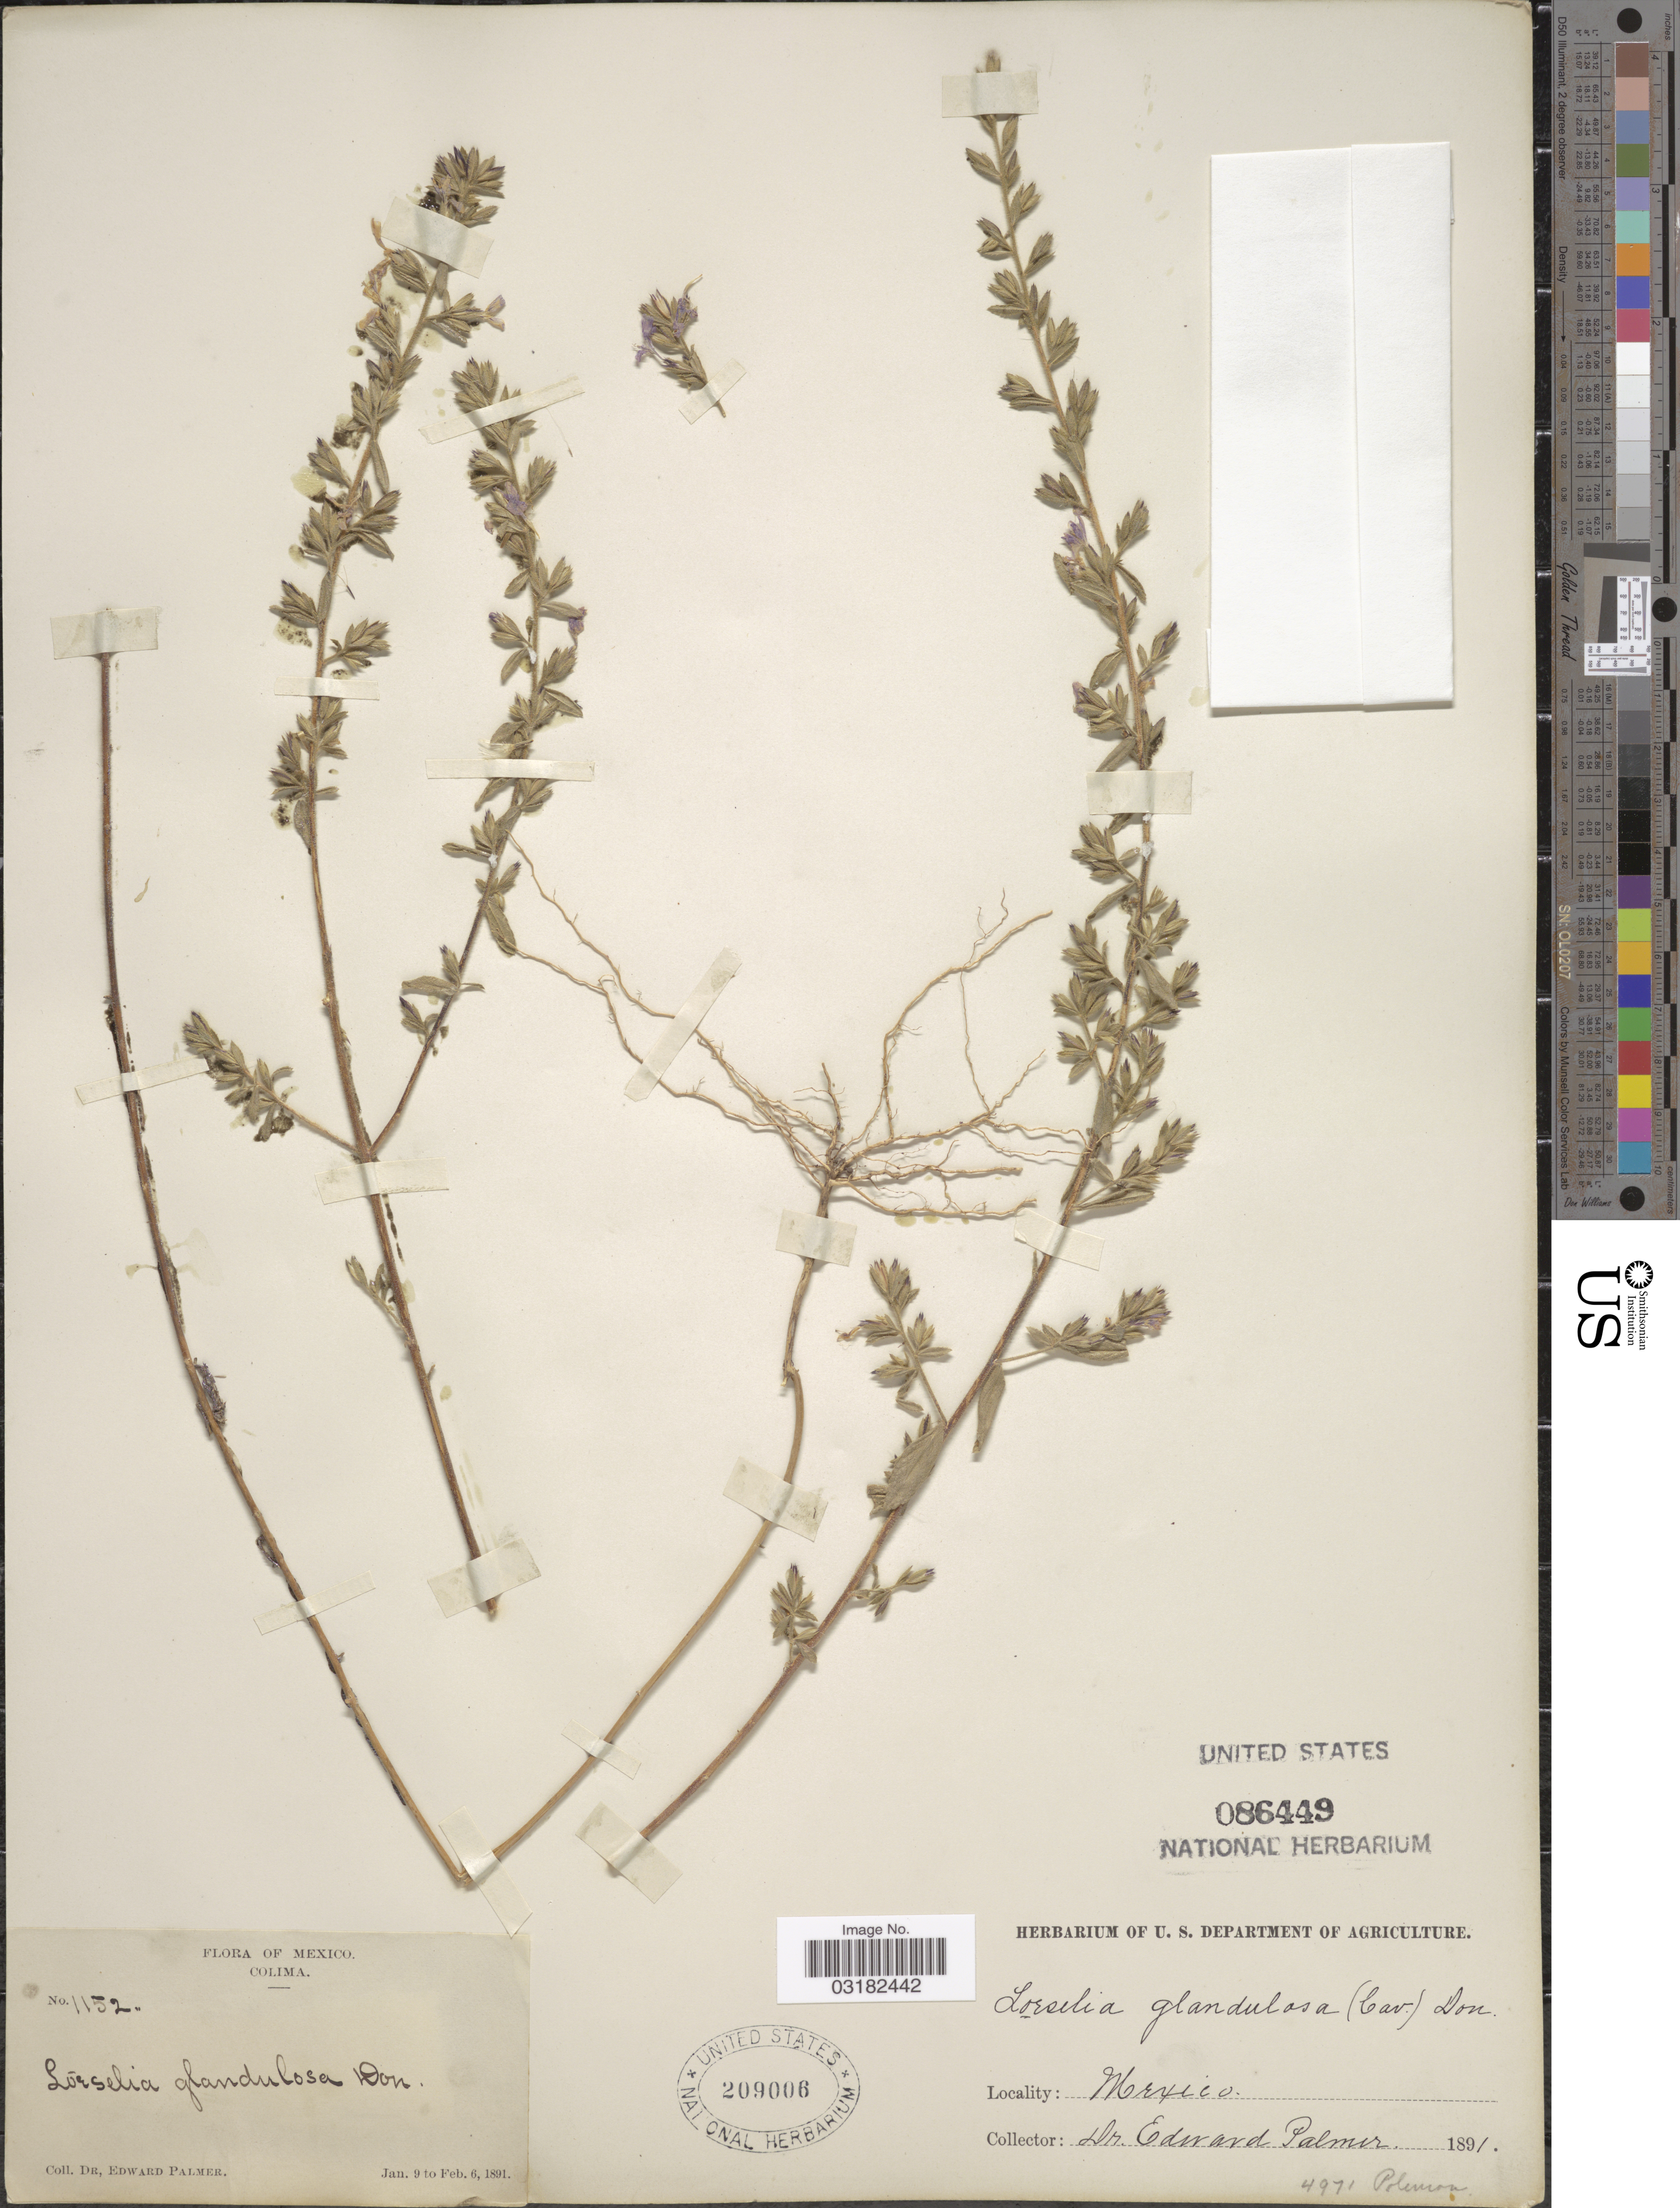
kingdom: Plantae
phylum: Tracheophyta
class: Magnoliopsida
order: Ericales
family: Polemoniaceae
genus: Loeselia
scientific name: Loeselia glandulosa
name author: (Cav.) G. Don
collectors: E. Palmer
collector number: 1152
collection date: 1891-01-09/1891-02-06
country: Mexico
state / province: Colima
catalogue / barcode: US 209006